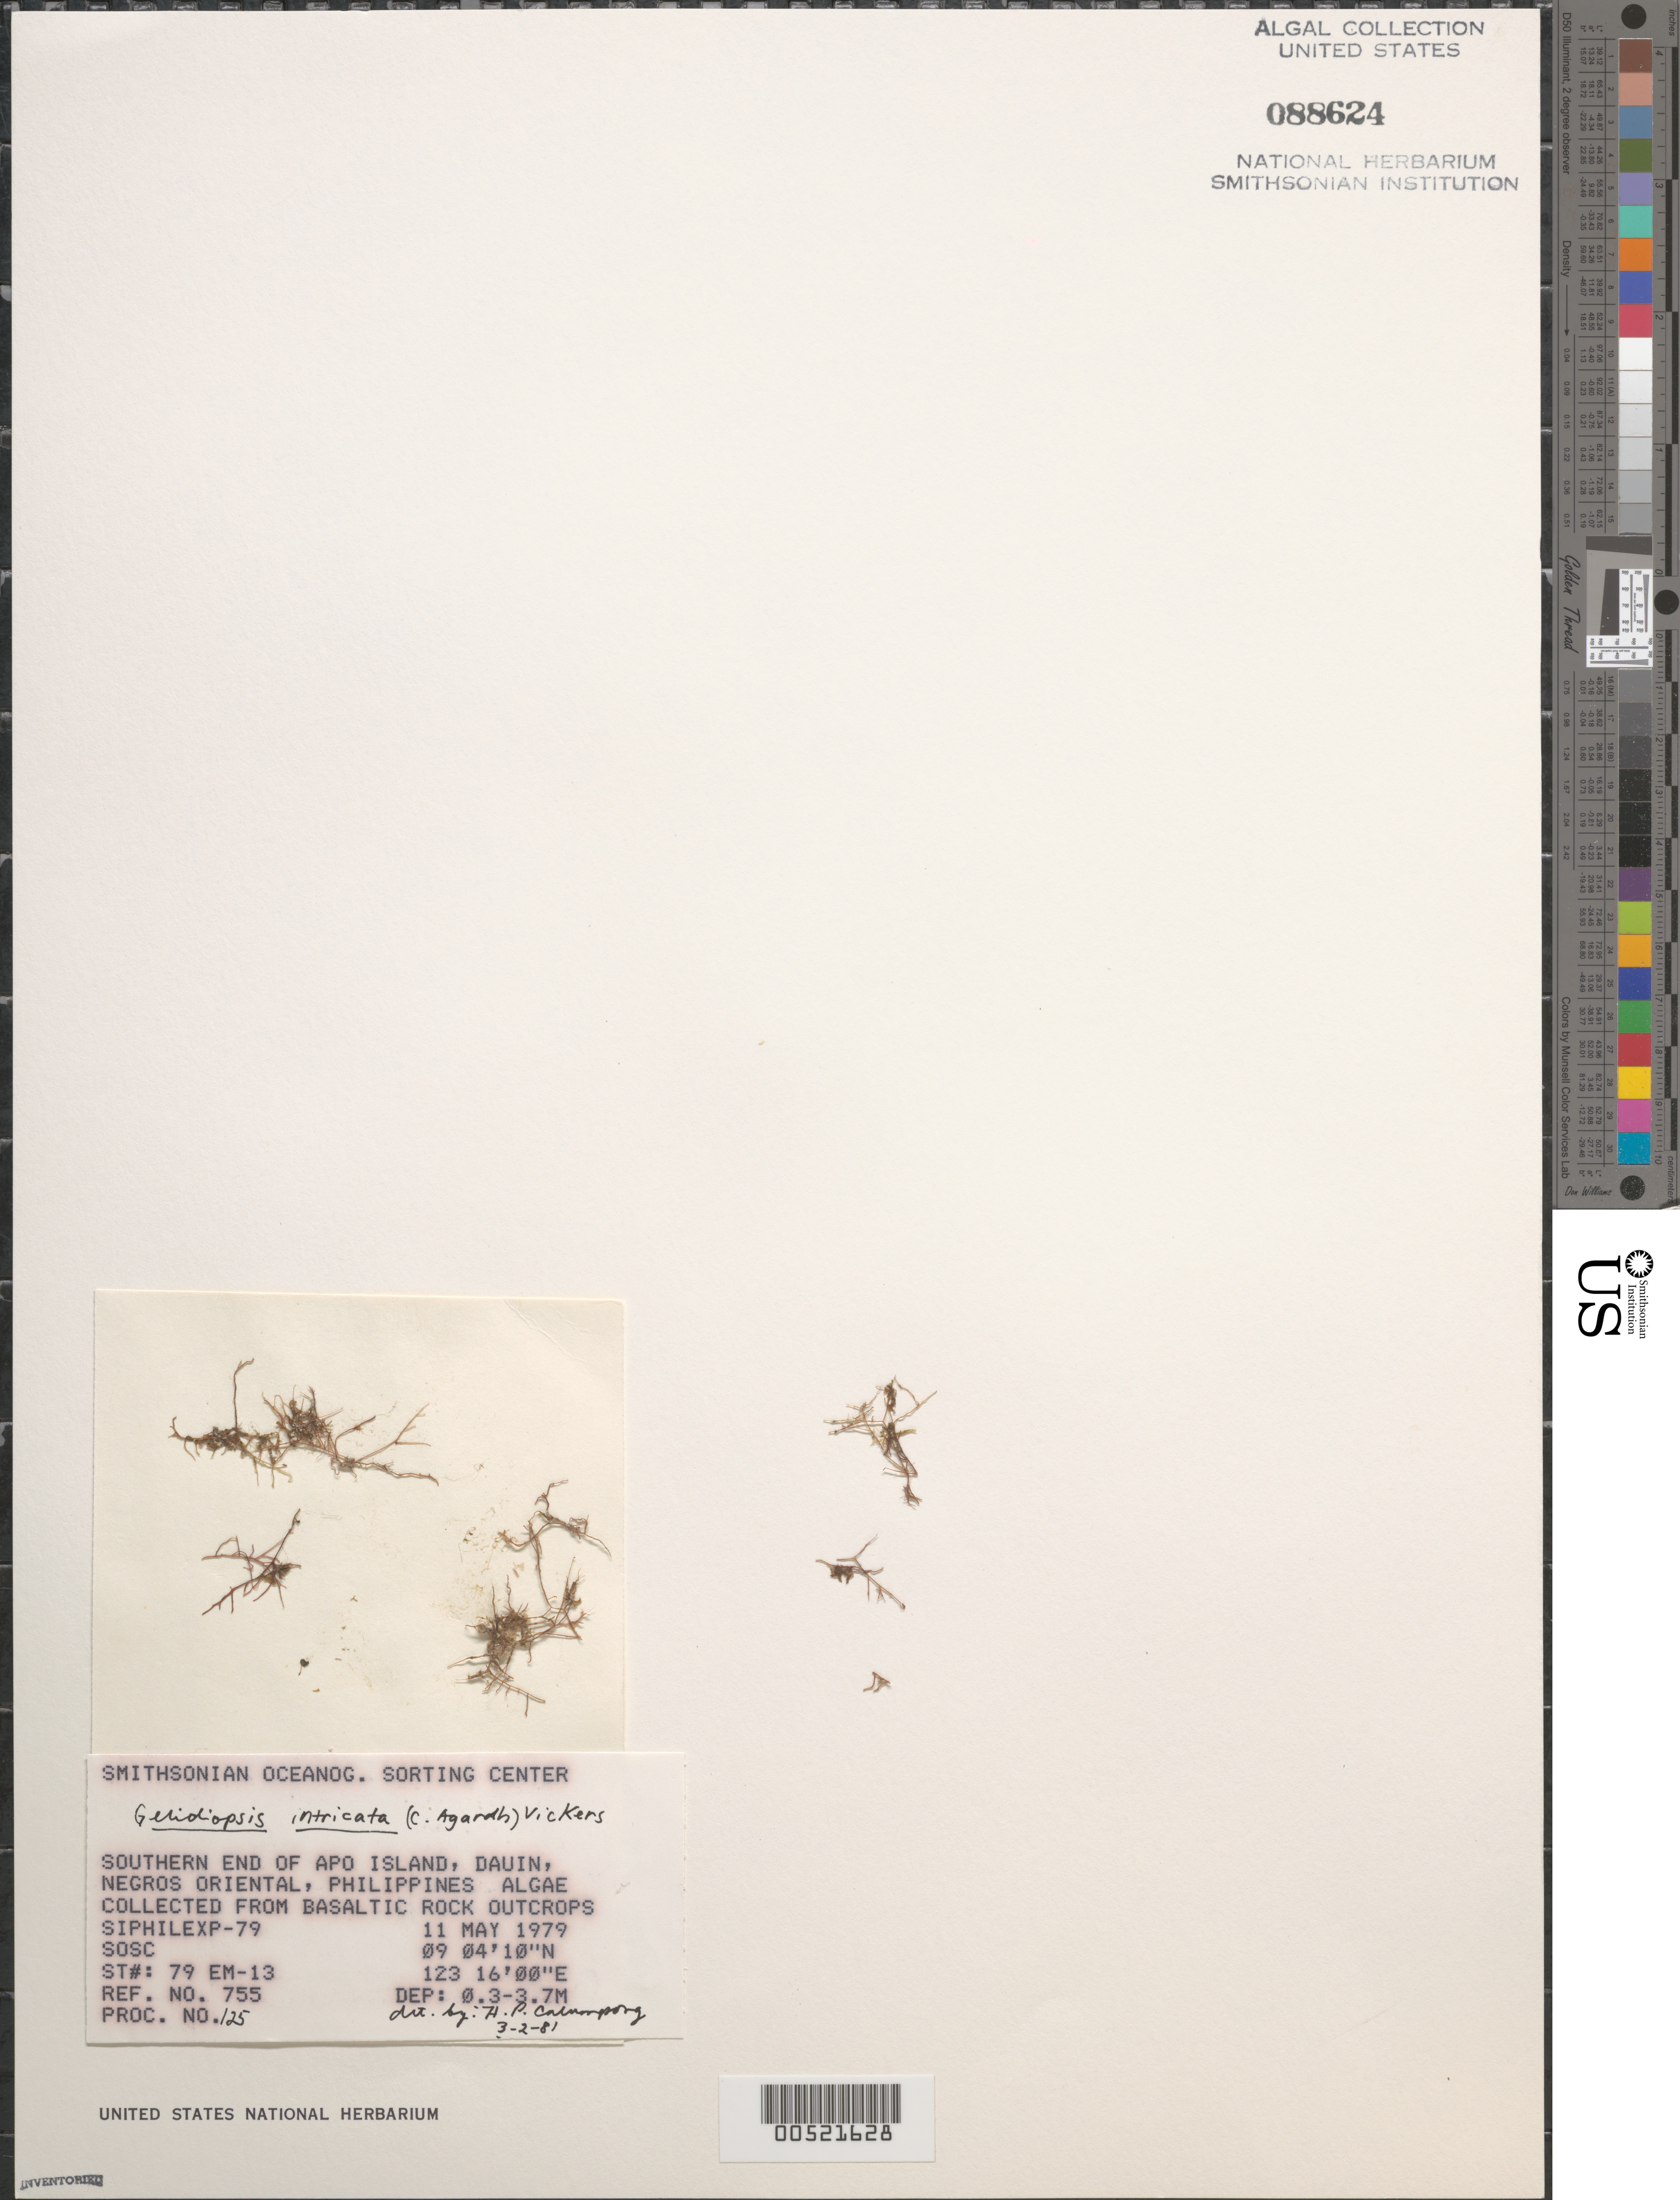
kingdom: Plantae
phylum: Rhodophyta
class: Florideophyceae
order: Rhodymeniales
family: Lomentariaceae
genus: Ceratodictyon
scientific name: Ceratodictyon intricatum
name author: (C. Agardh) R.E. Norris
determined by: Algae name updating Project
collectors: SOSC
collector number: Station 79 Em-13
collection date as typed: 11 May 1979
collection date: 1979-05-11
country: Philippines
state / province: Central Visayas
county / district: Negros Oriental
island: Negros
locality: Apo Island, Dauin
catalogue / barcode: US 88624